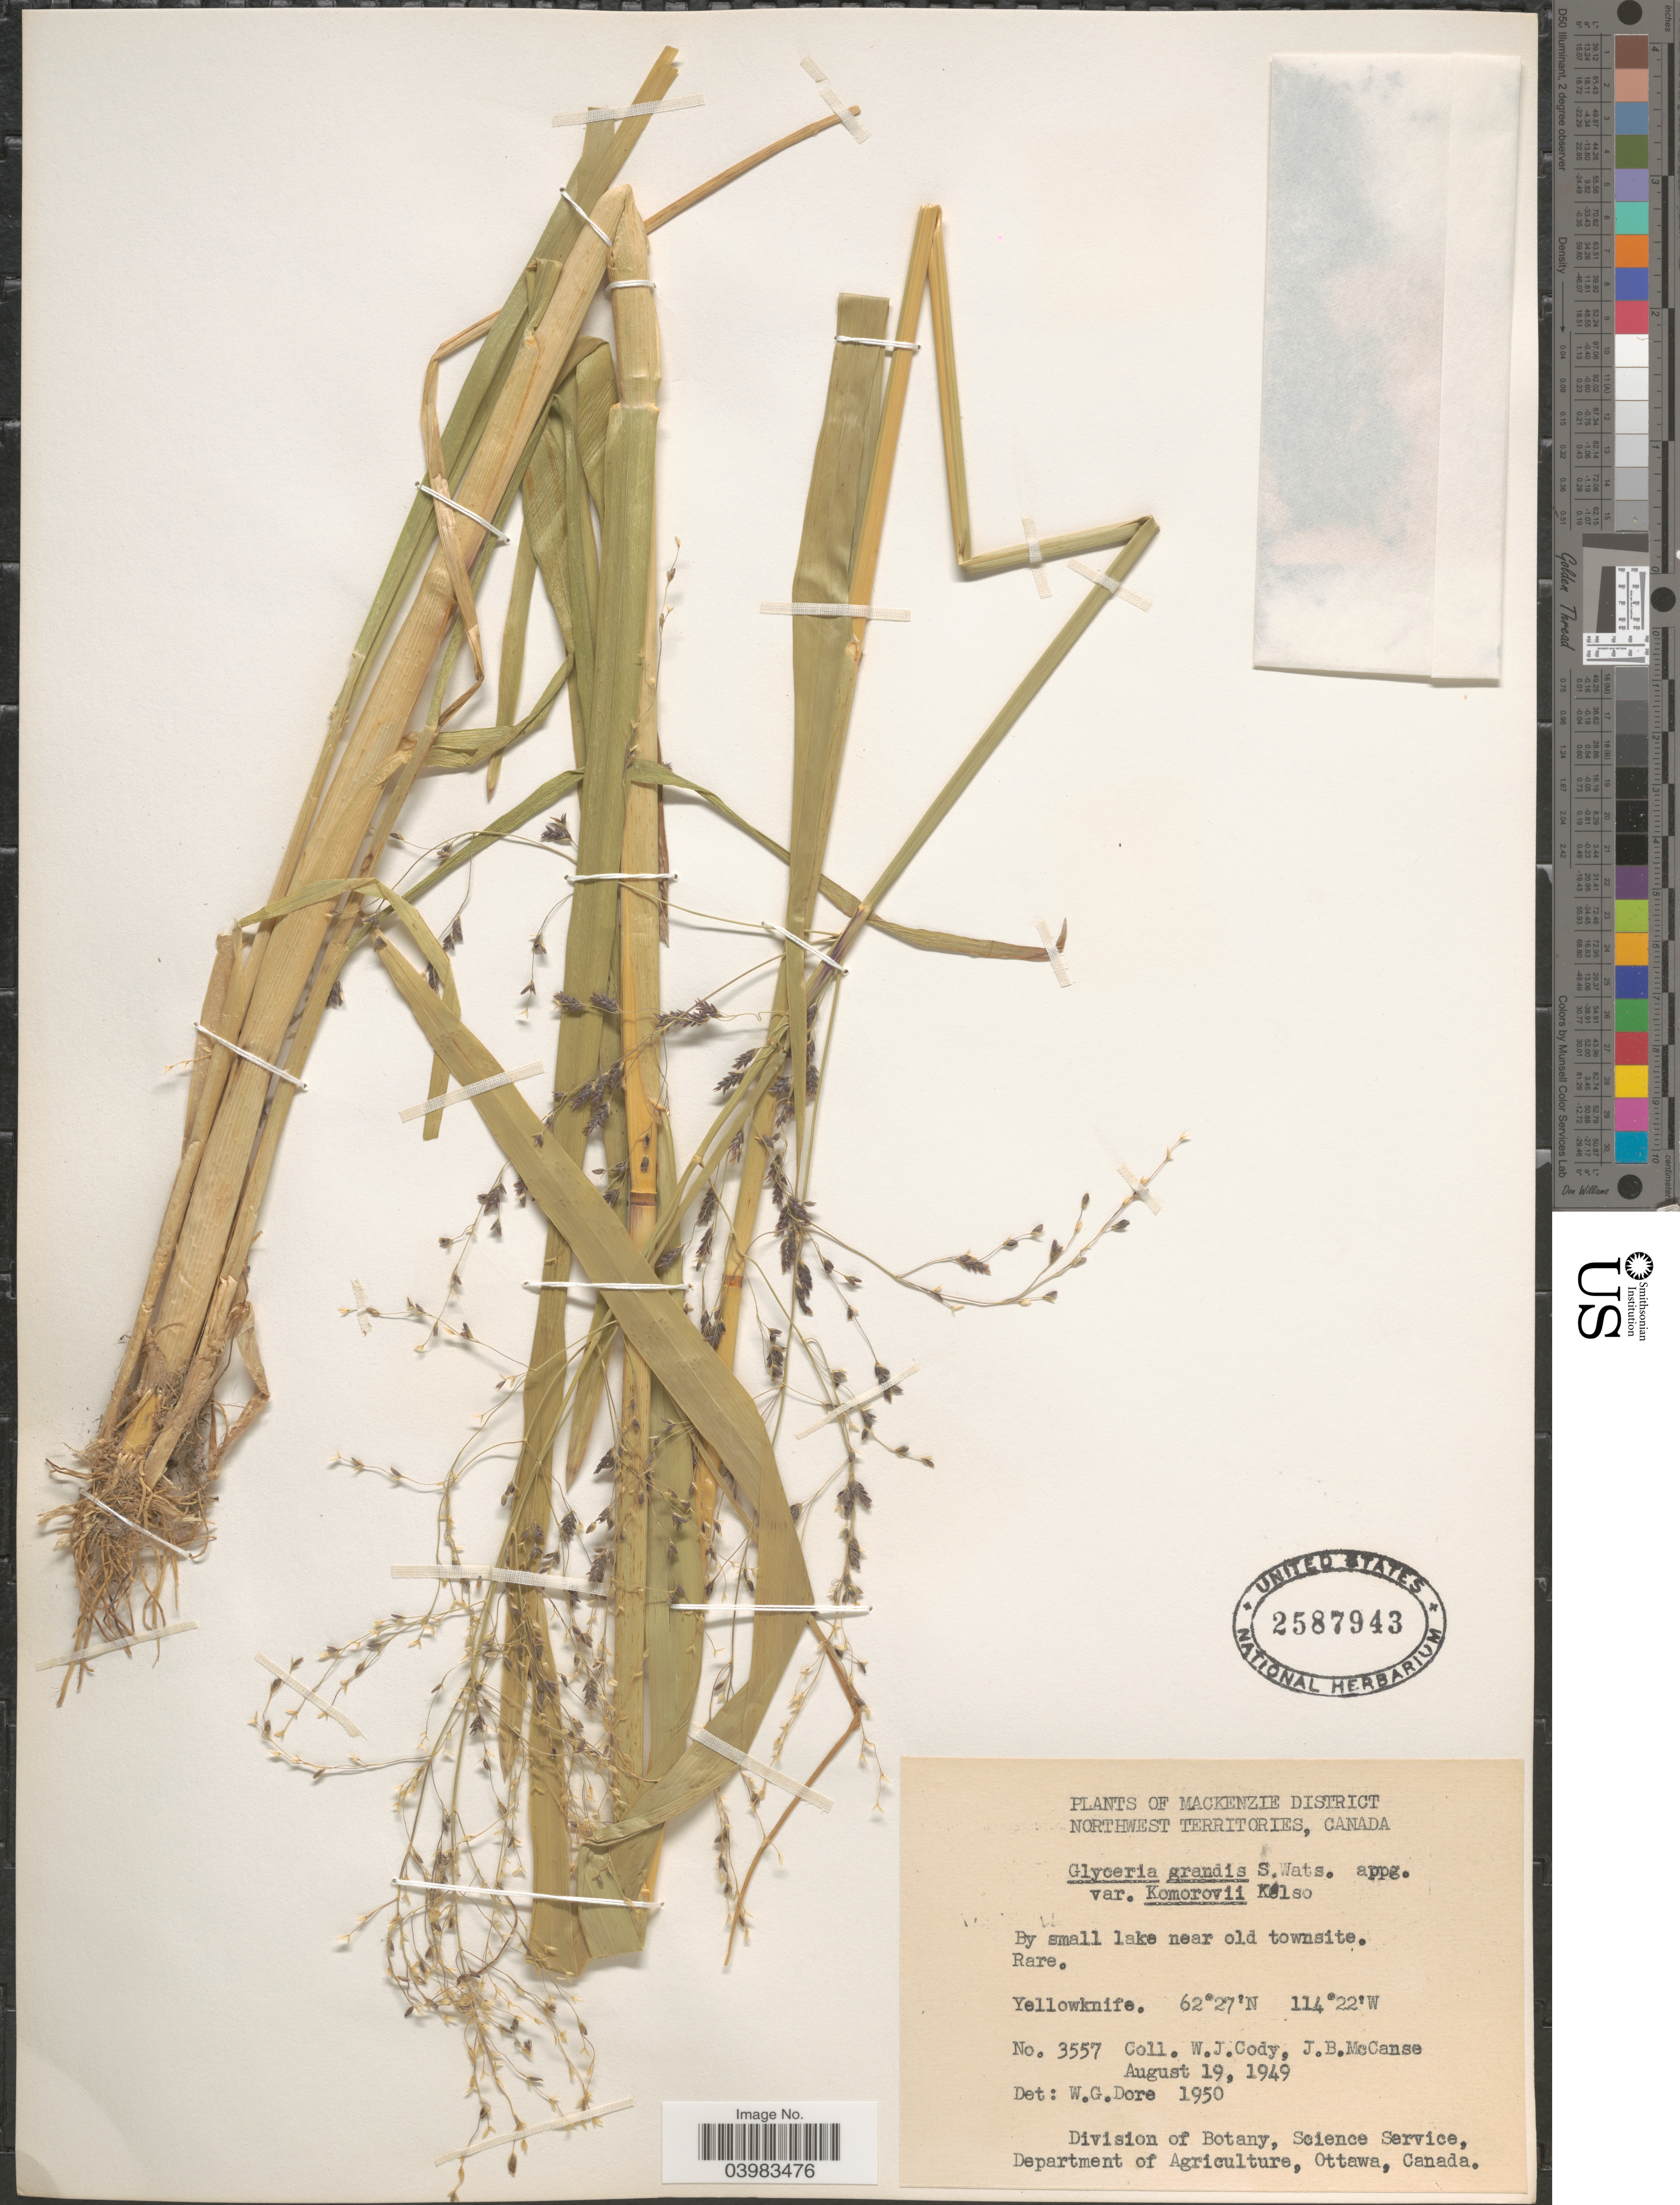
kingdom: Plantae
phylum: Tracheophyta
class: Liliopsida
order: Poales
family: Poaceae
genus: Glyceria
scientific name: Glyceria grandis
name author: S. Watson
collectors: W. Cody & J. McCanse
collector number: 3557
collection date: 1949-08-19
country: Canada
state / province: Northwest Territories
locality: Mackenzie District. By small lake near old townsite. Yellowknife.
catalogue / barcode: US 2587943